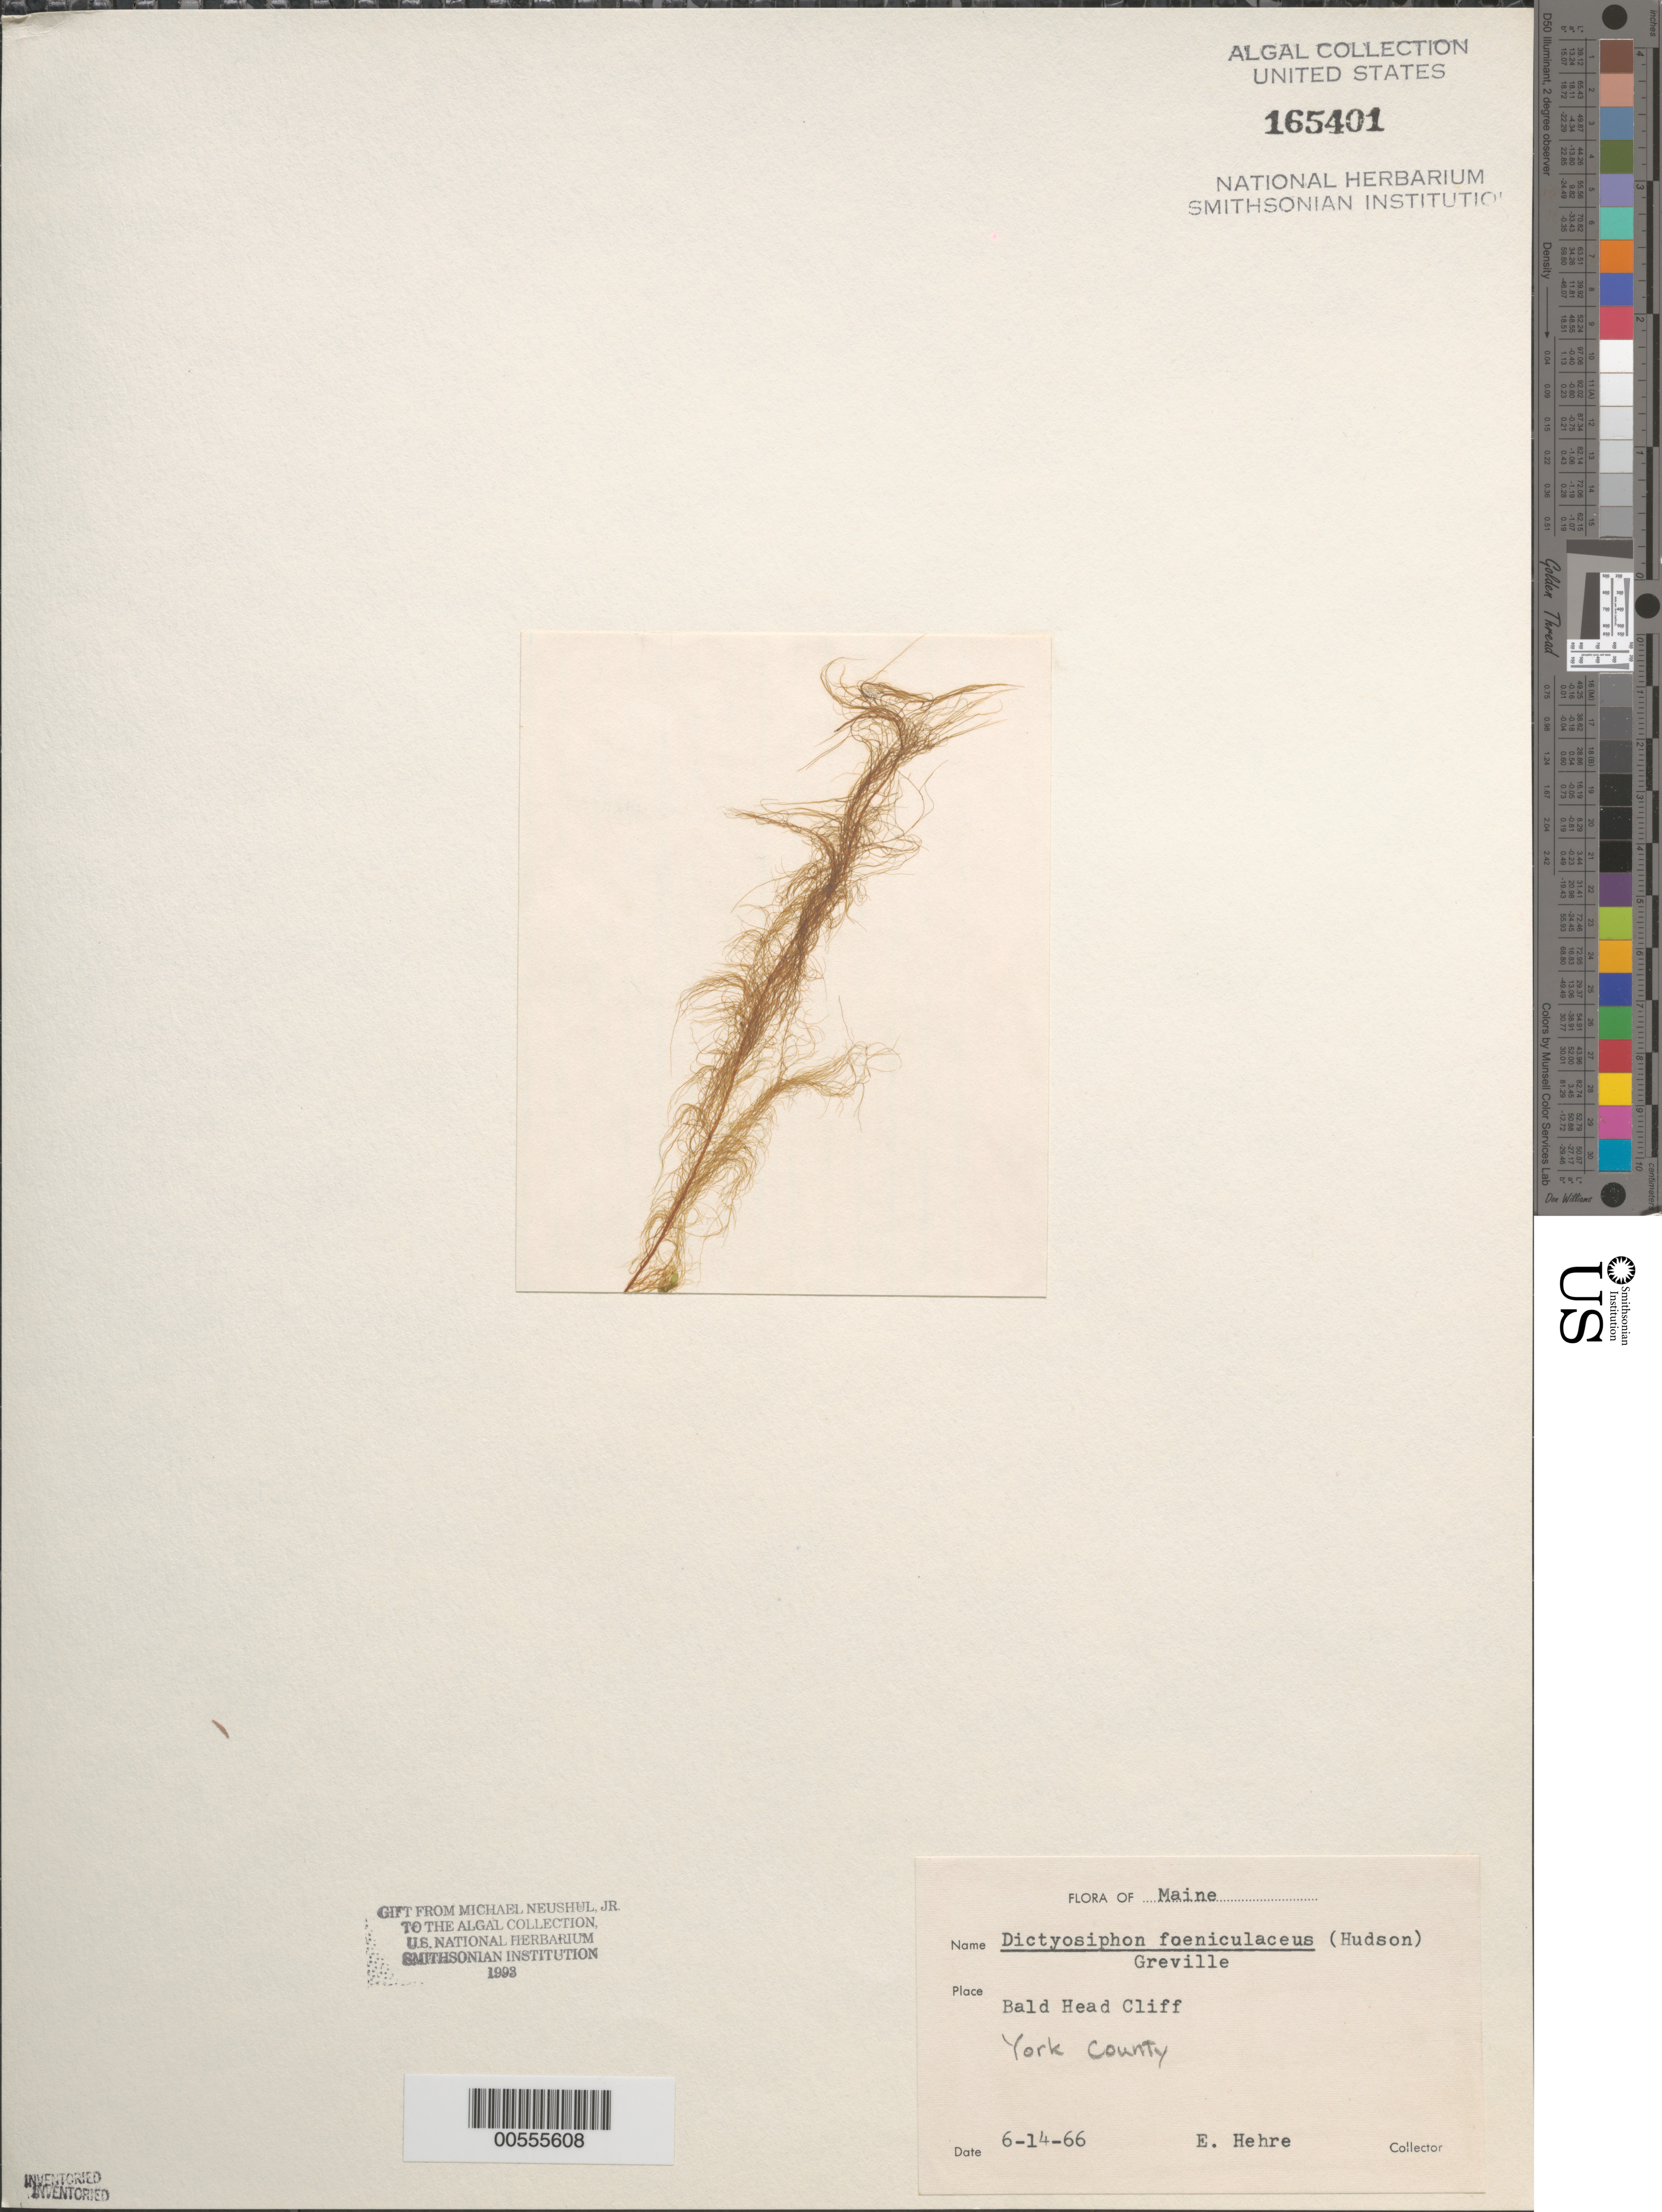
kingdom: Chromista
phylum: Ochrophyta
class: Phaeophyceae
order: Dictyosiphonales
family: Dictyosiphonaceae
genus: Dictyosiphon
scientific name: Dictyosiphon foeniculaceus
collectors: E. Hehre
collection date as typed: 14 Jun 1966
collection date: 1966-06-14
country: United States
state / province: Maine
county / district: York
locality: Bald Head Cliff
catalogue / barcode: US 165401